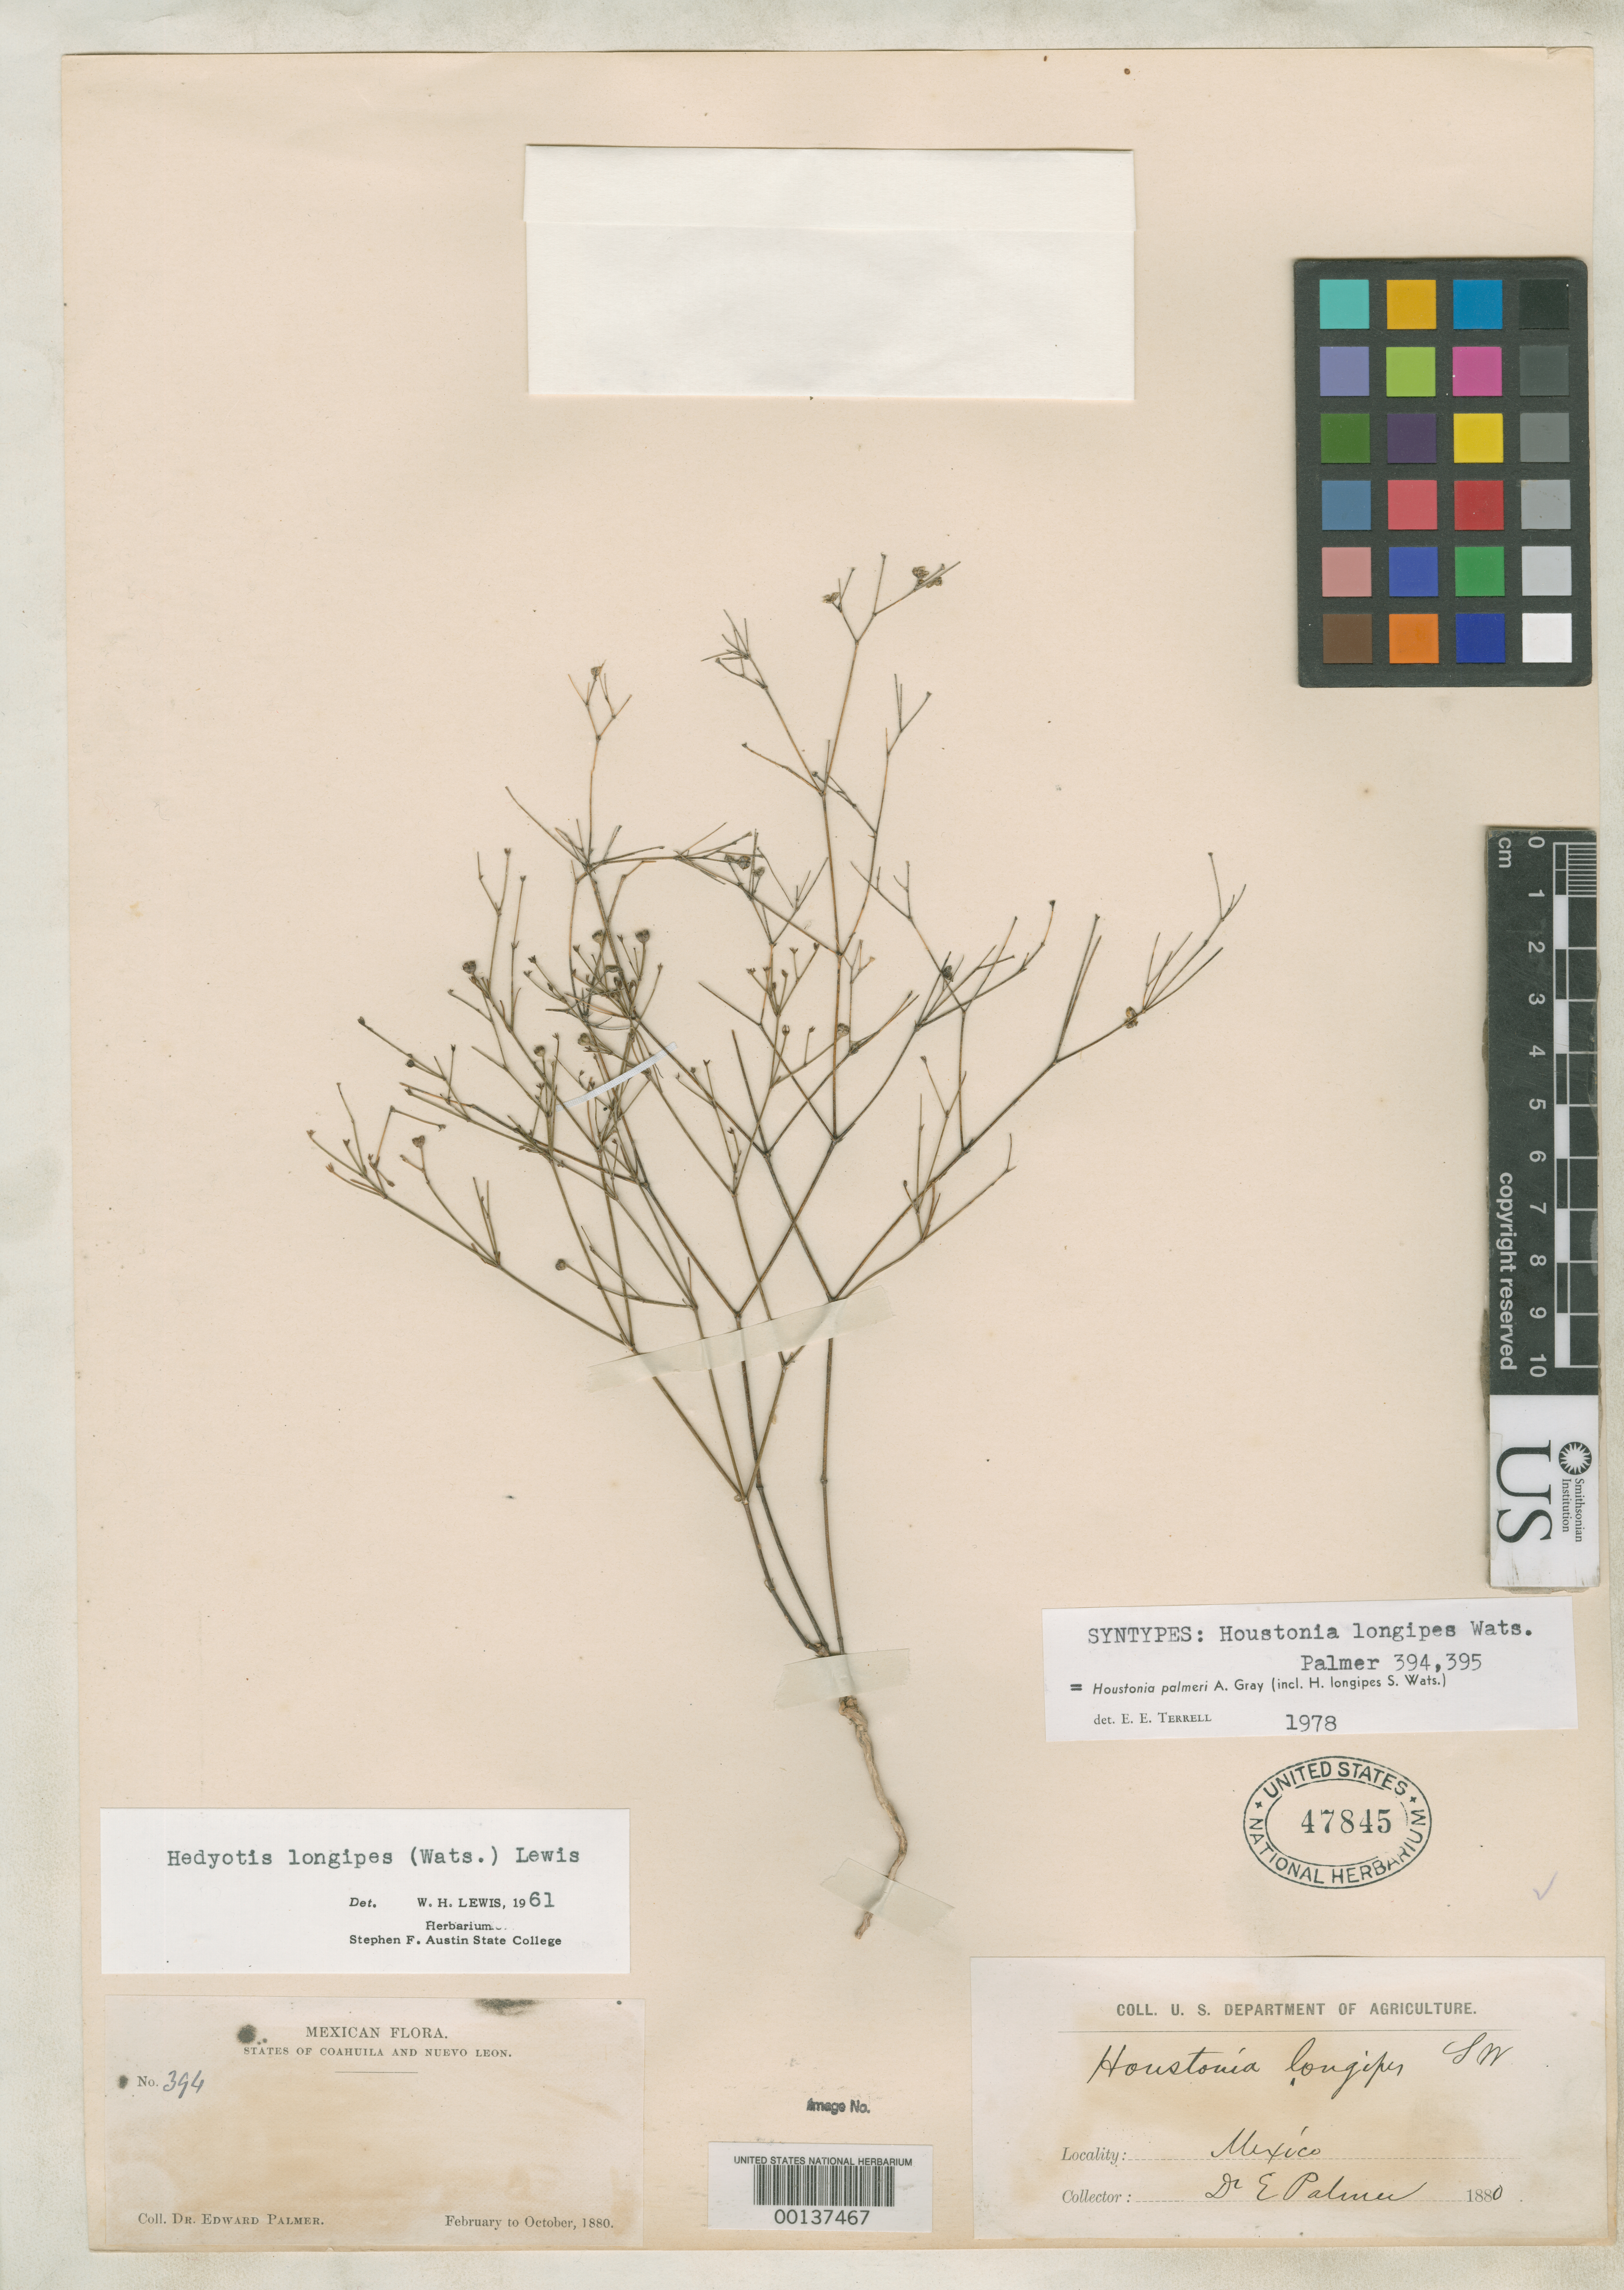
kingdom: Plantae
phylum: Tracheophyta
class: Magnoliopsida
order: Gentianales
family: Rubiaceae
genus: Houstonia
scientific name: Houstonia longipes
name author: S. Watson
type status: Isosyntype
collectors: E. Palmer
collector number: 394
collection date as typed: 17 Feb 1880 to 26 Oct 1880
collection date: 1880-02-17/1880-02-26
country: Mexico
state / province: Nuevo León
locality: Monterrey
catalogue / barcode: US 47845